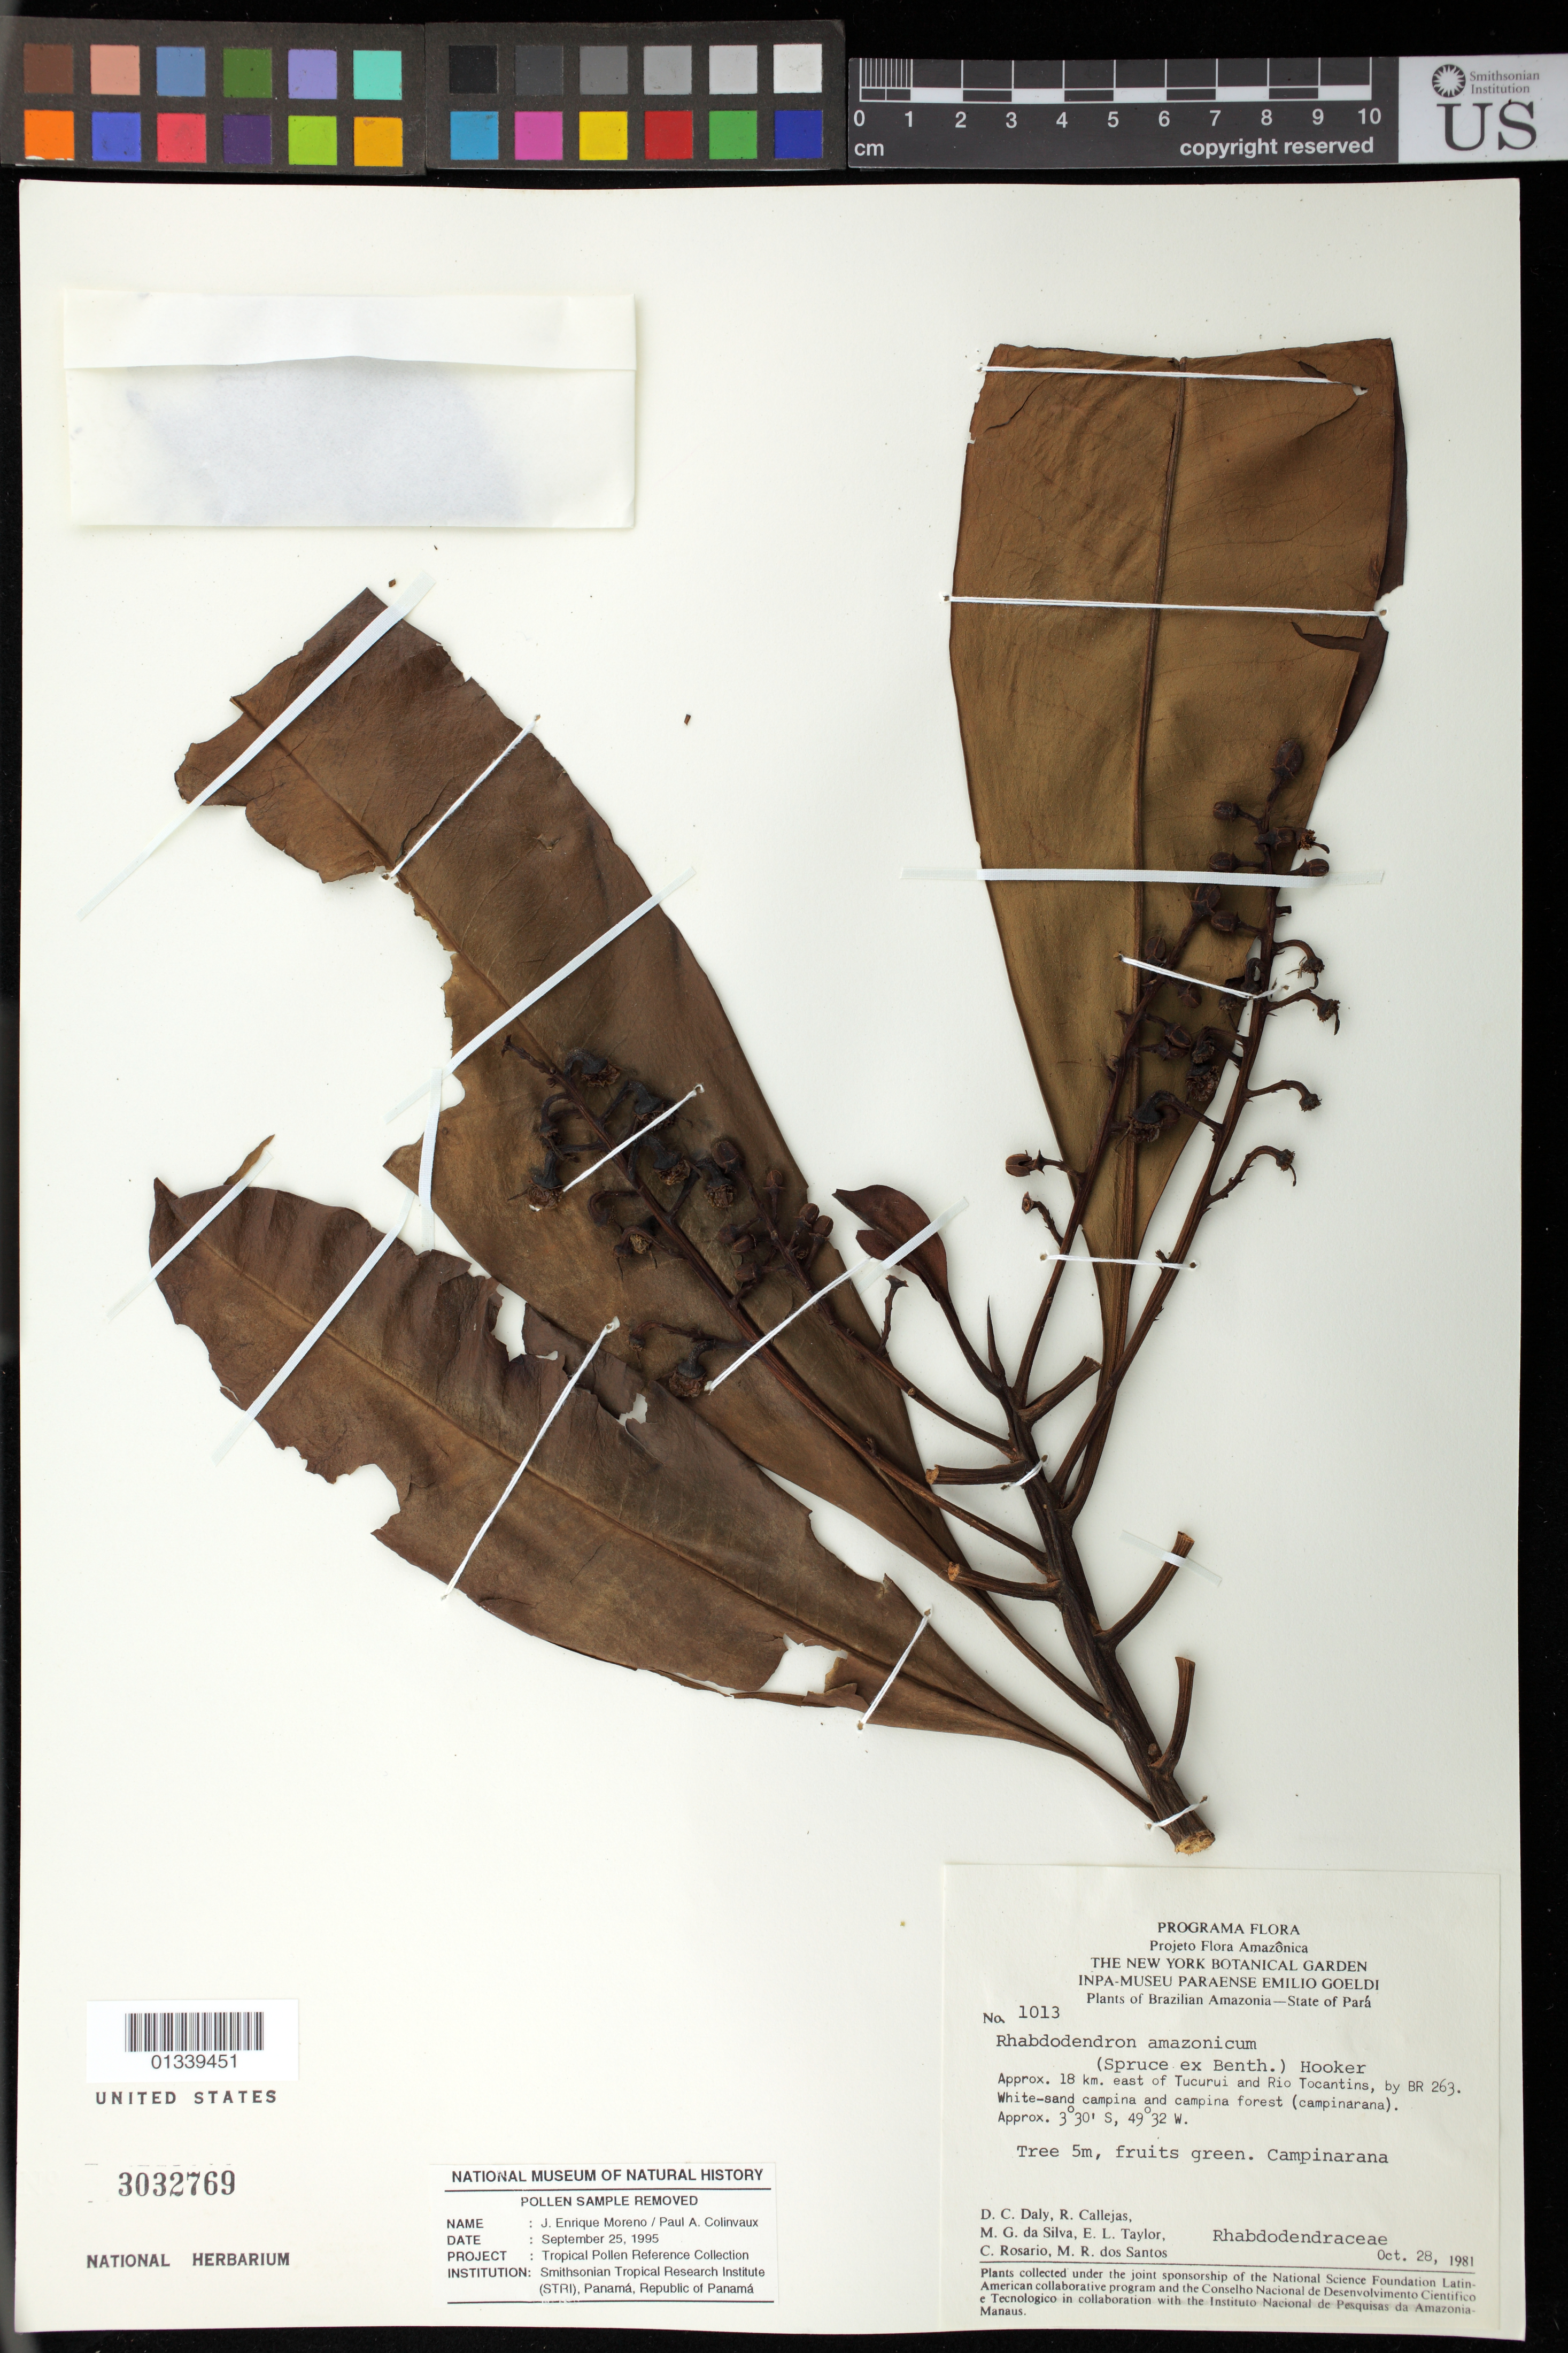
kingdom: Plantae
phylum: Tracheophyta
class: Magnoliopsida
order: Caryophyllales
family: Rhabdodendraceae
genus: Rhabdodendron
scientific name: Rhabdodendron amazonicum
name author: (Spruce ex Benth.) Huber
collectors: D. C. Daly, M. G. Silva, R. Callejas, E. L. Taylor, C. S. Rosário & M. R. Santos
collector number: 1013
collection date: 1981-10-28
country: Brazil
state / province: Pará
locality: Approx. 18 Km east of Tucurui and Rio Tocantins, by BR 263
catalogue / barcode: US 3032769